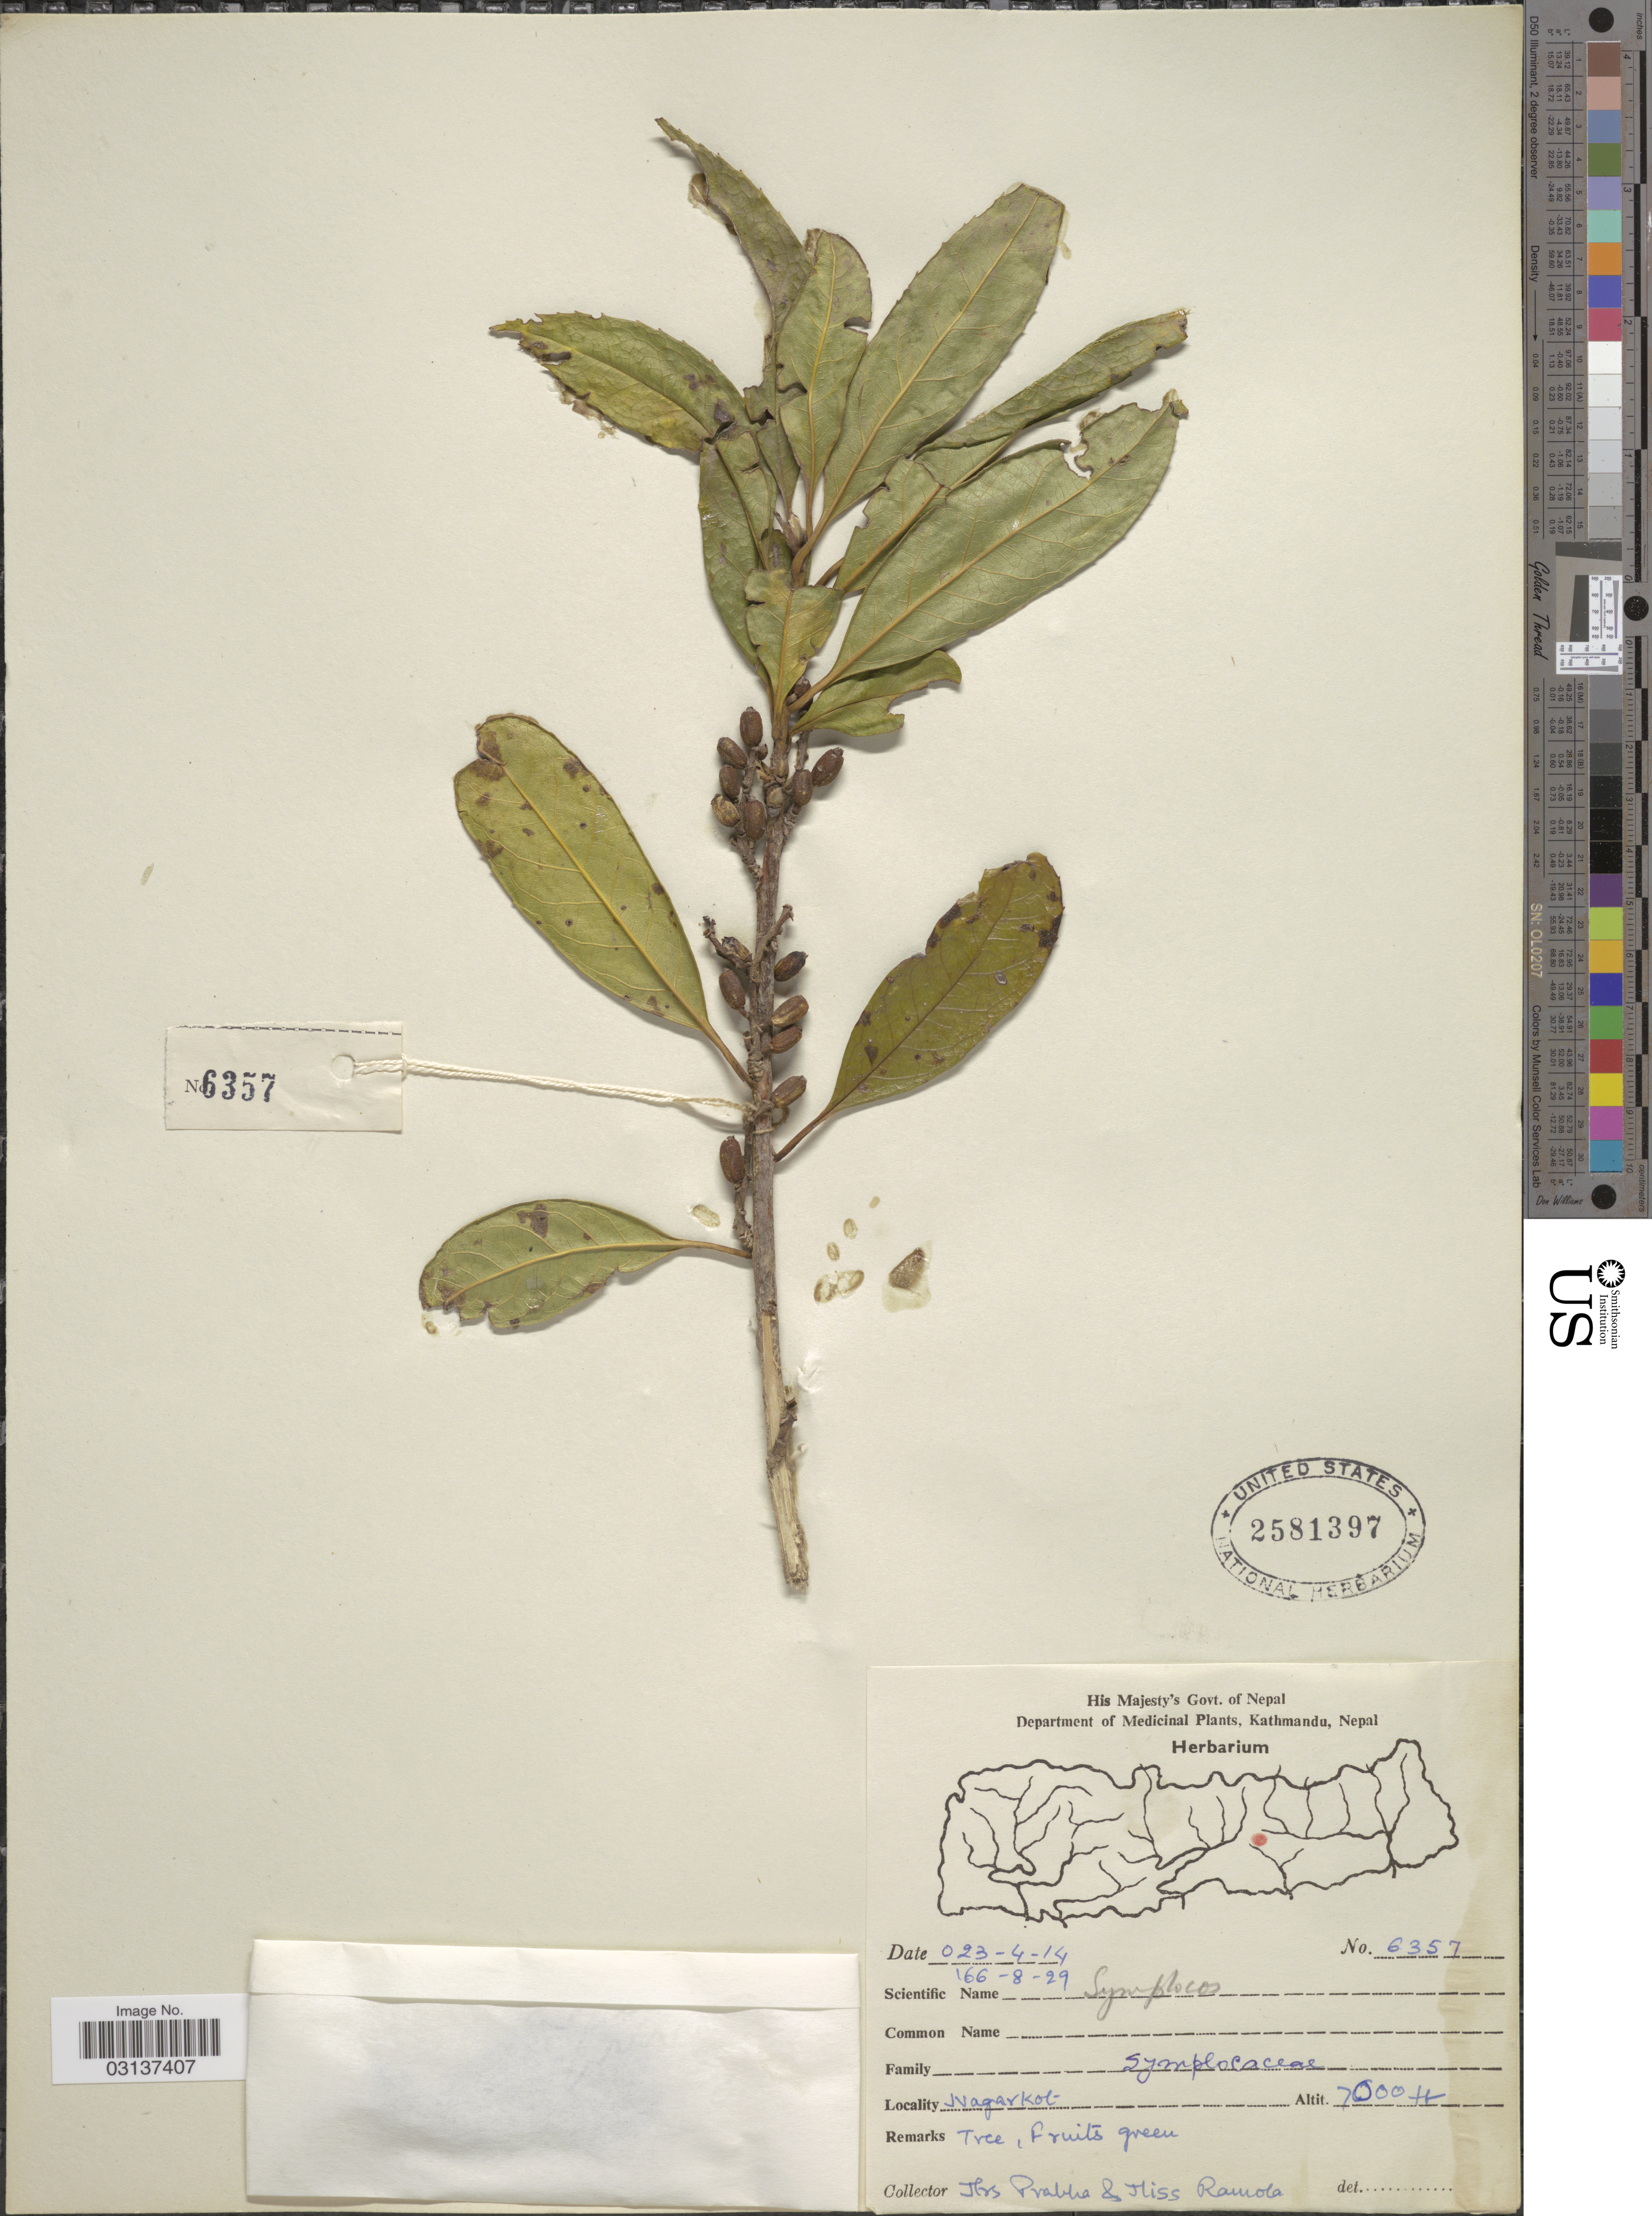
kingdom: Plantae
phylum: Tracheophyta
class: Magnoliopsida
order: Ericales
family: Symplocaceae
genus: Symplocos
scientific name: Symplocos sp.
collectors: P. Pradhan & R. Thapa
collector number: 6357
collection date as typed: Transcribed d/m/y: 29/8/66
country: Nepal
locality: Nagarkot.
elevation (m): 2134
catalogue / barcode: US 2581397